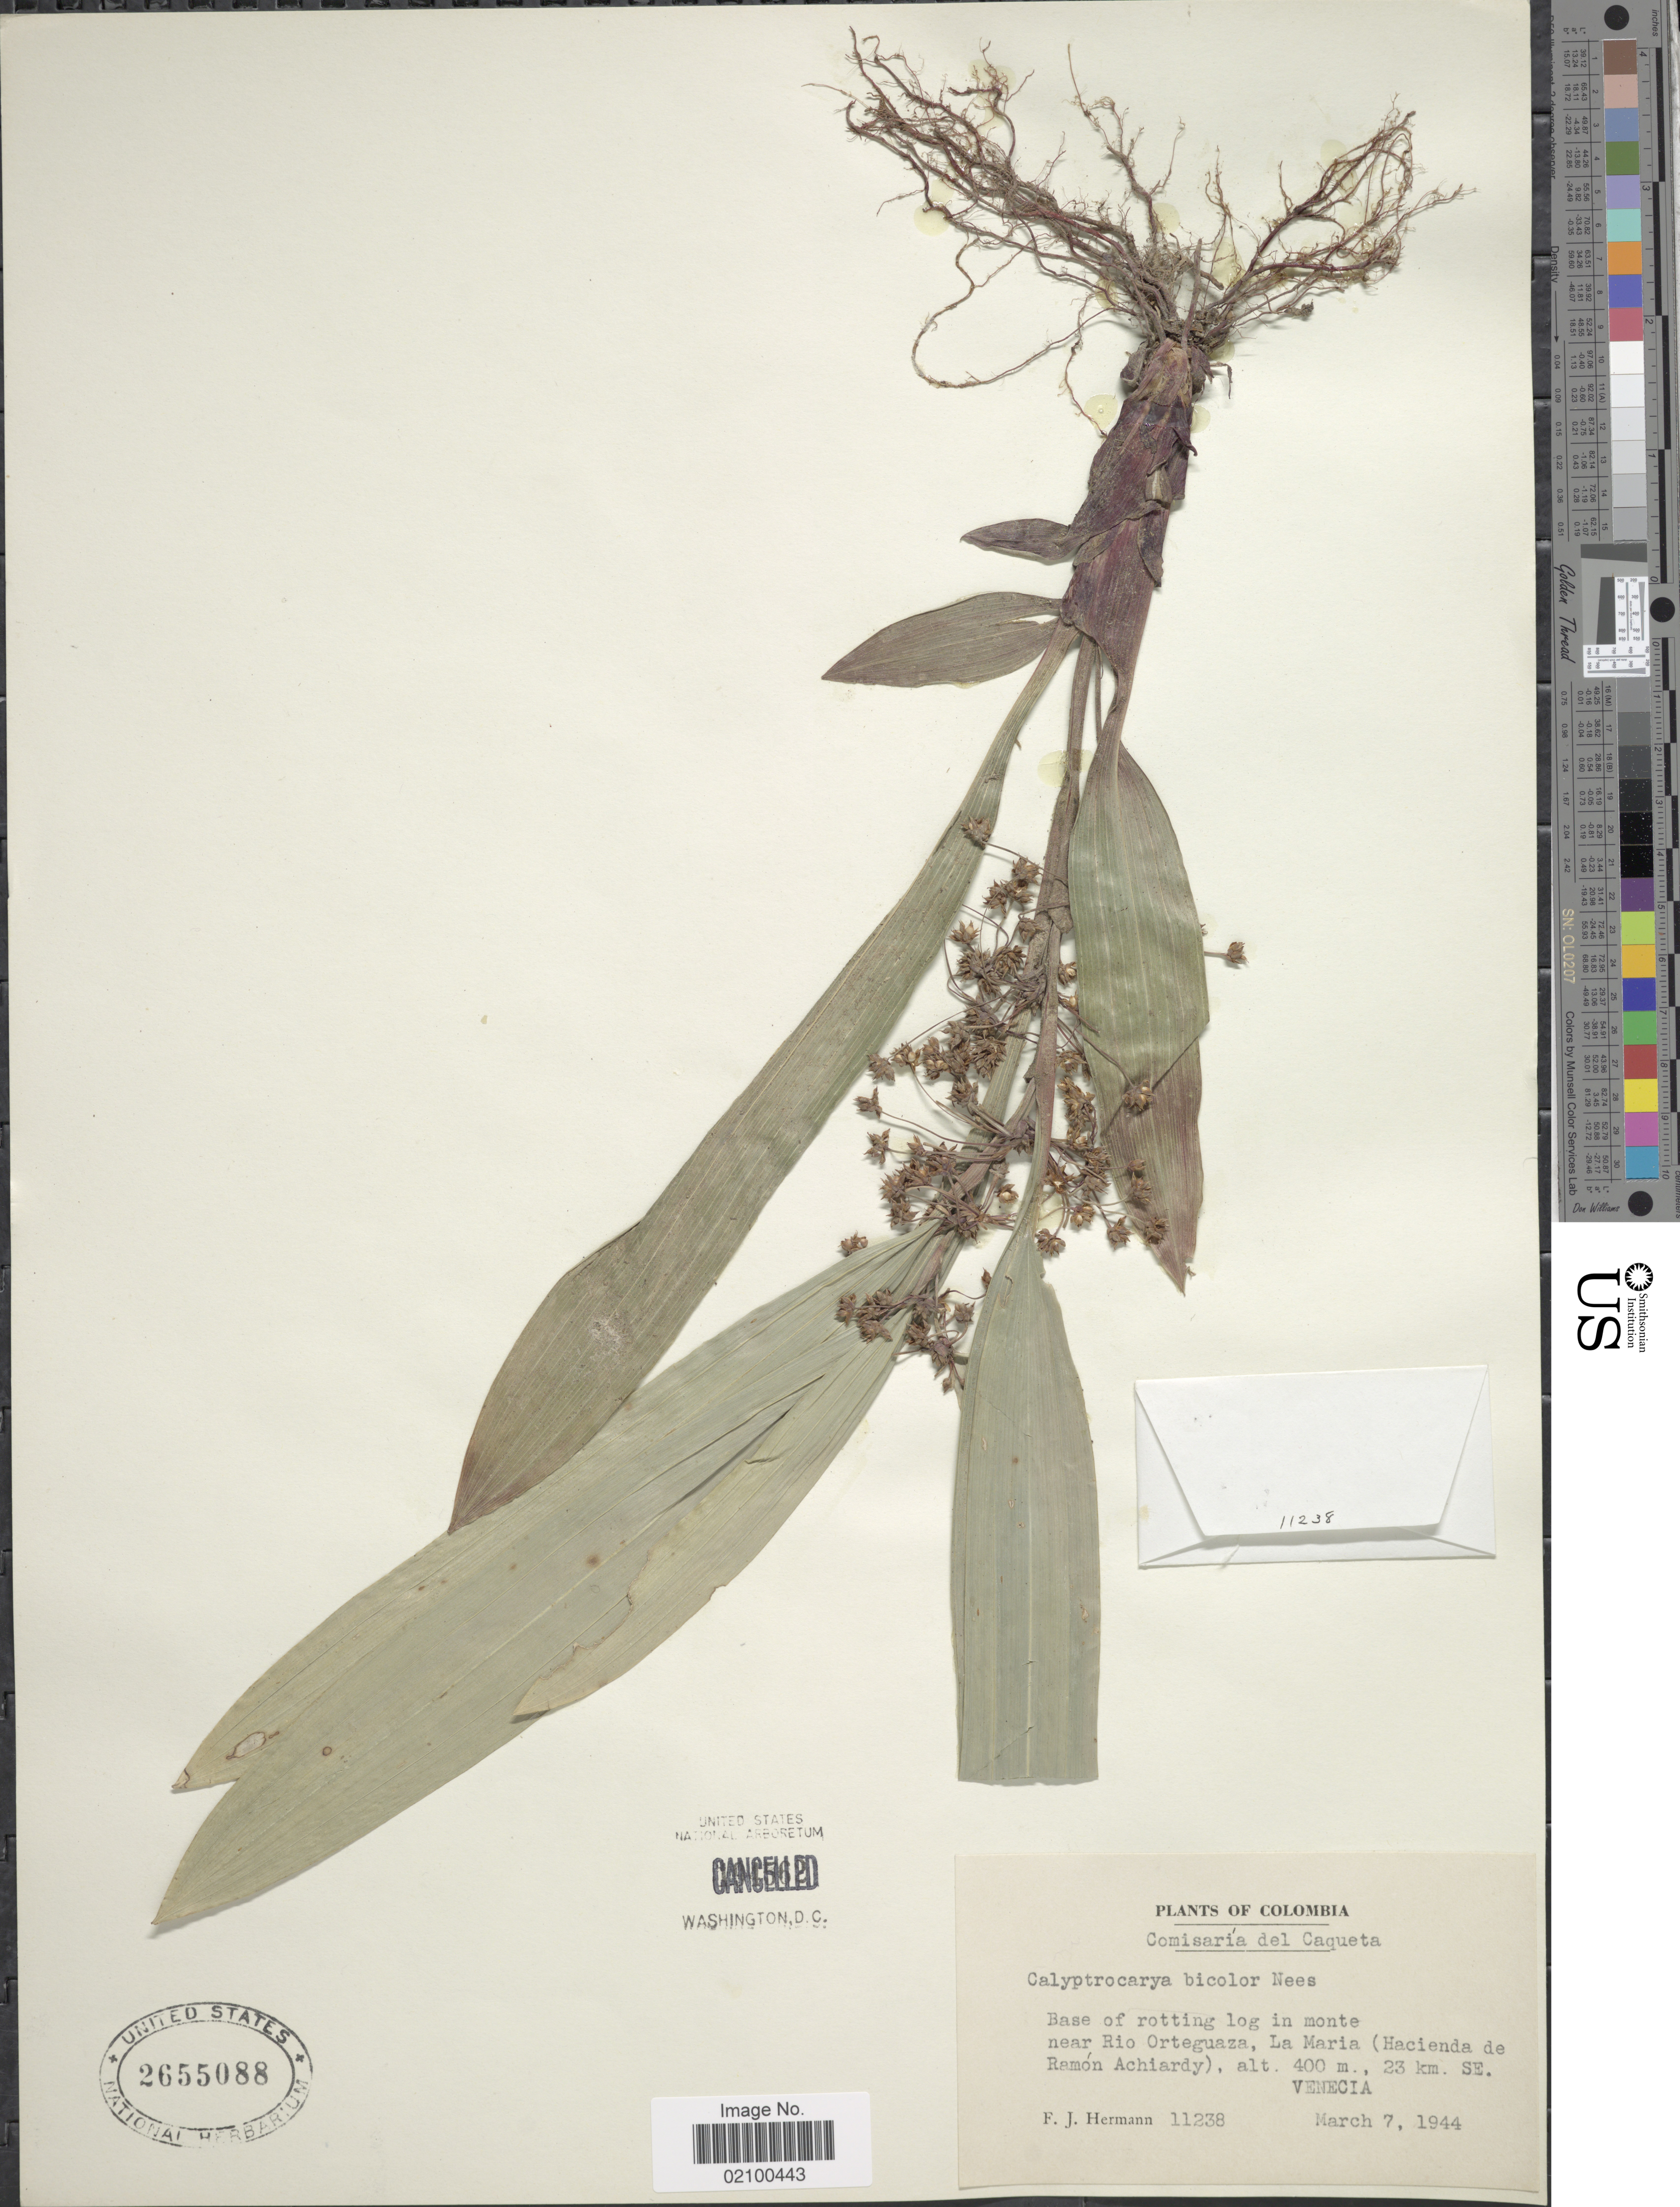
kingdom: Plantae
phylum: Tracheophyta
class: Liliopsida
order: Poales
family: Cyperaceae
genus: Calyptrocarya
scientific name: Calyptrocarya bicolor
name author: (H. Pfeiff.) T. Koyama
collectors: F. J. Hermann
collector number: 11238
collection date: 1944-03-07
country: Colombia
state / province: Caquetá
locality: Comisaria del Caqueta. Base of rotting log in monte near Rio Orteguaza, La Maria (Hacienda de Ramon Achiardy), 23 km. SE. Venecia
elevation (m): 400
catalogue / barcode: US 2655088